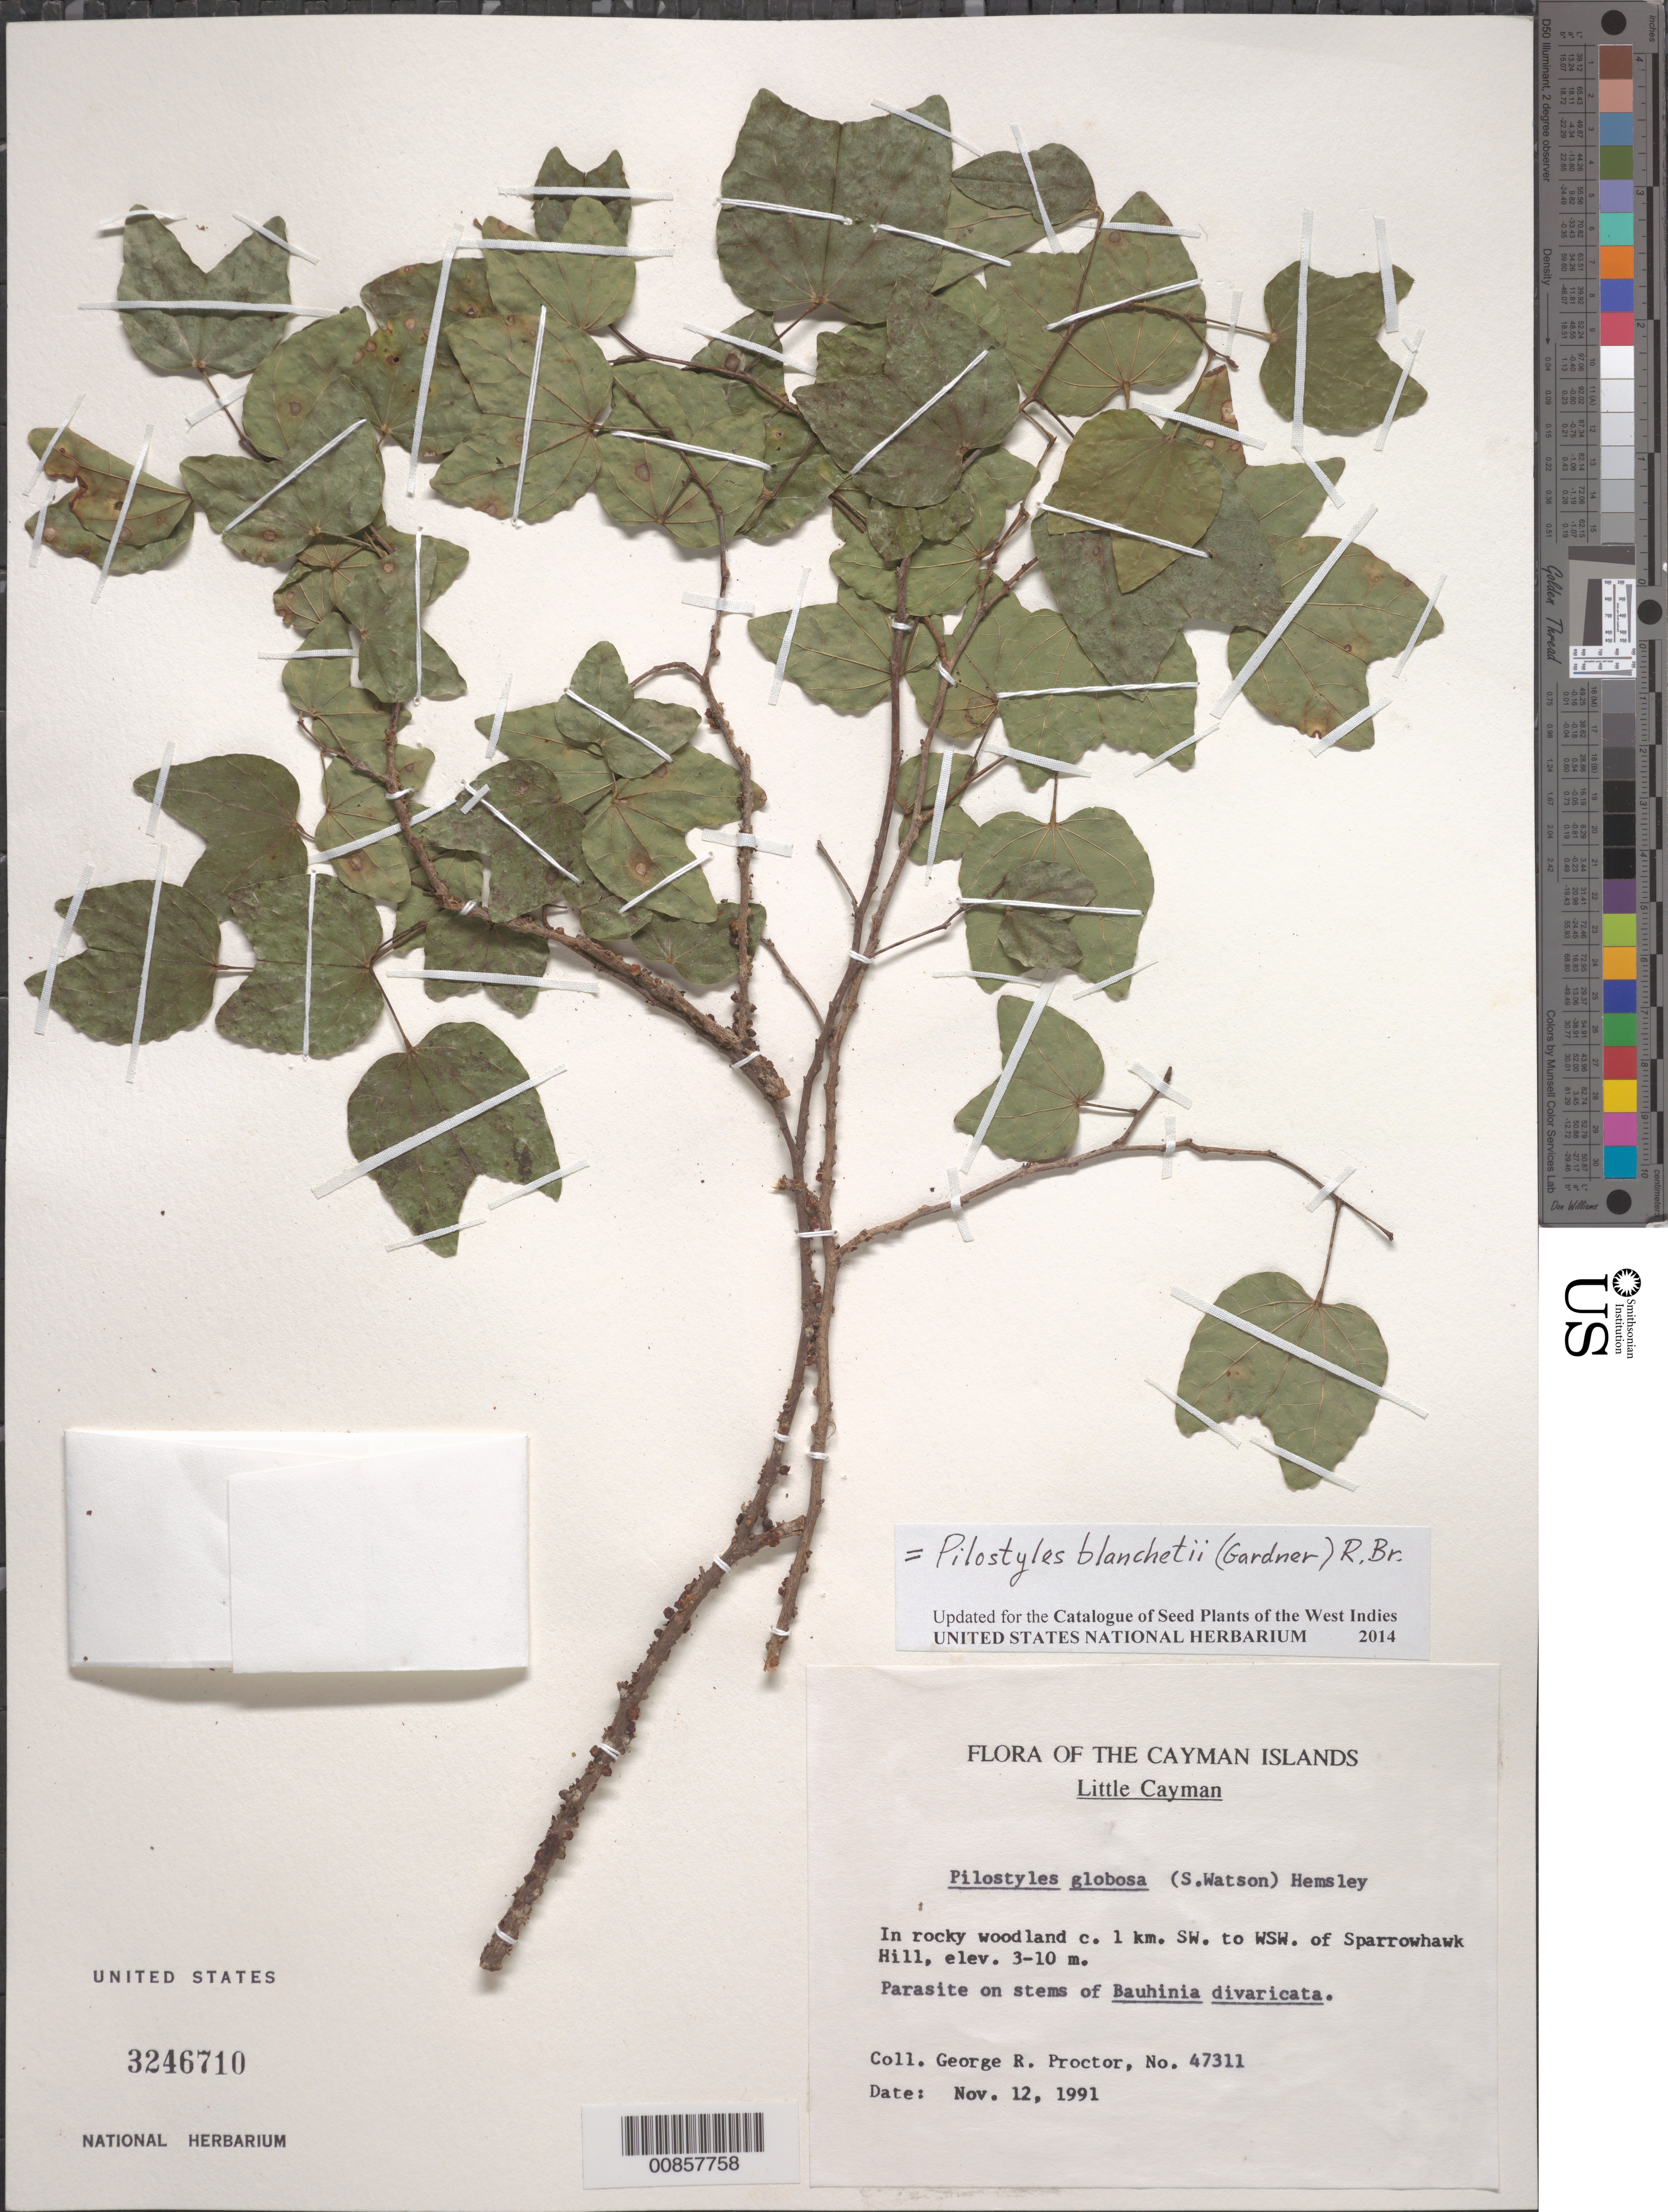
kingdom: Plantae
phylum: Tracheophyta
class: Magnoliopsida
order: Cucurbitales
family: Apodanthaceae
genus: Pilostyles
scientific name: Pilostyles blanchetii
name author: (Gardner) R. Br.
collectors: G. R. Proctor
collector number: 47311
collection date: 1991-11-12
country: Cayman Islands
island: Little Cayman Island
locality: ca. 1 km sw to wsw of Sparrowhawk Hill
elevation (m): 3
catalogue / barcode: US 3246710